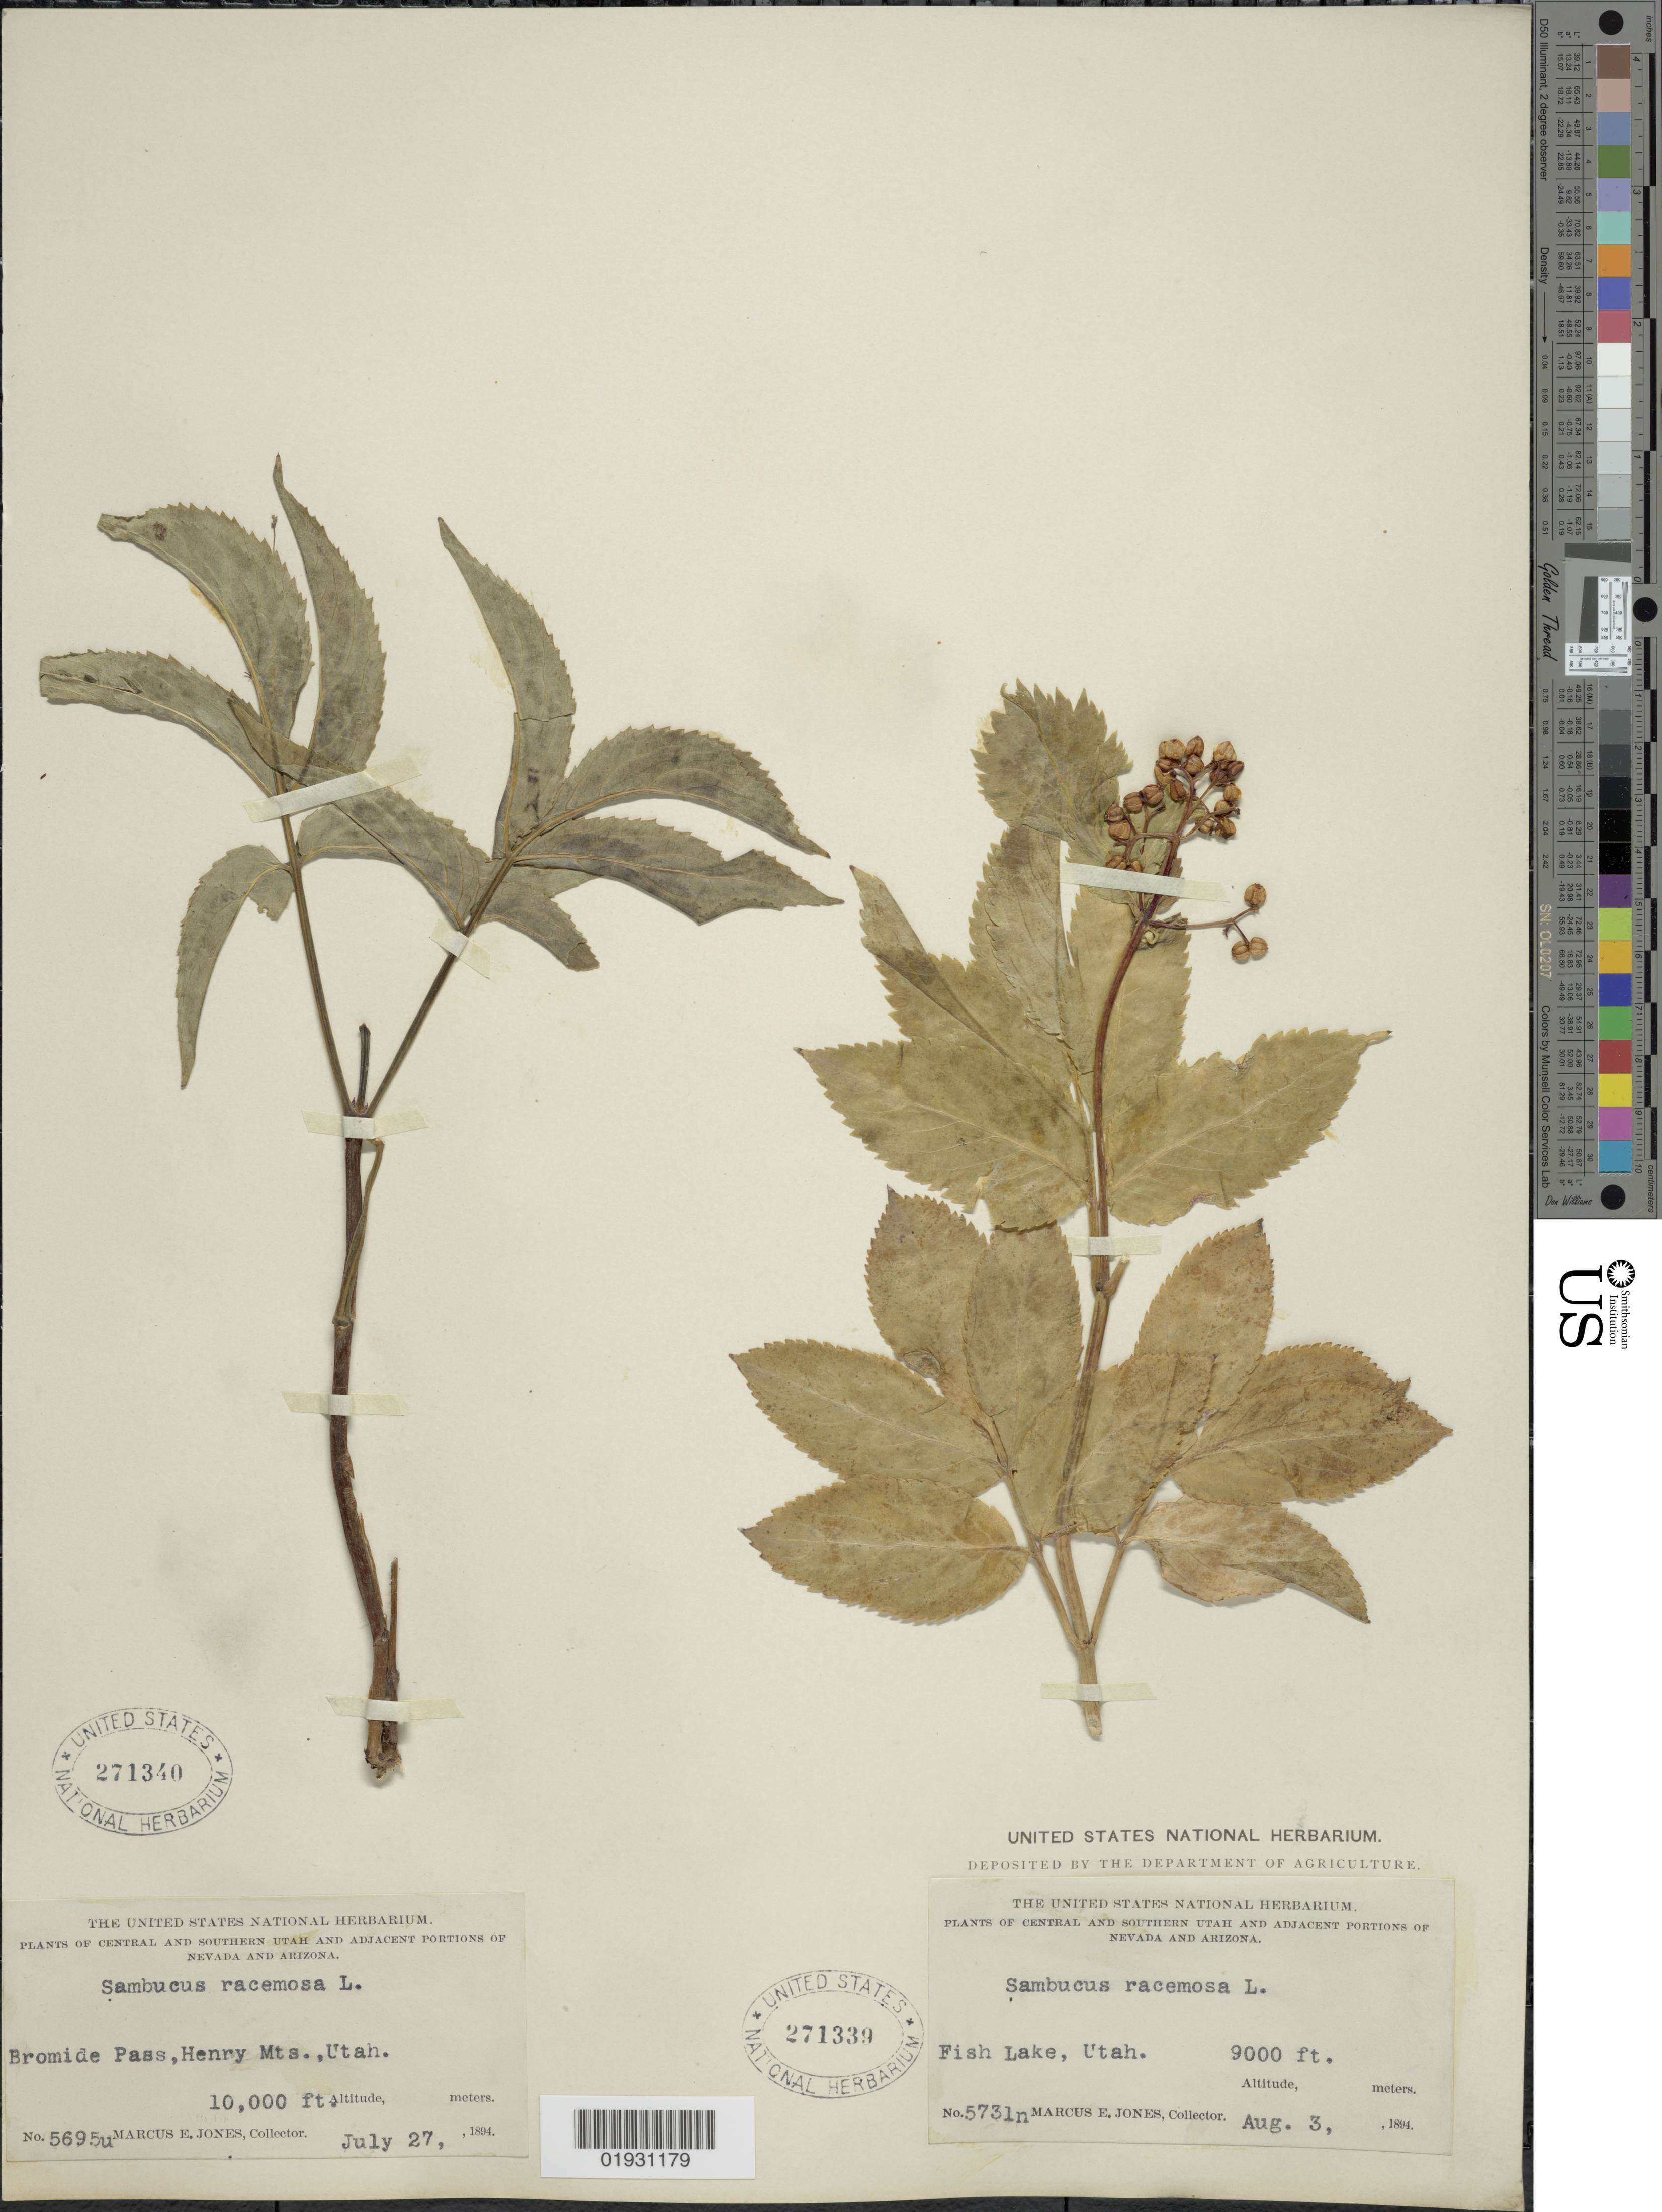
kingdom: Plantae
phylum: Tracheophyta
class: Magnoliopsida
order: Dipsacales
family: Viburnaceae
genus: Sambucus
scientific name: Sambucus microbotrys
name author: Rydb.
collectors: M. E. Jones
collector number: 5731n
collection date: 1894-08-03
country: United States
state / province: Utah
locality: Central and Southern Utah. Fish Lake.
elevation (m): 2743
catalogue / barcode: US 271340